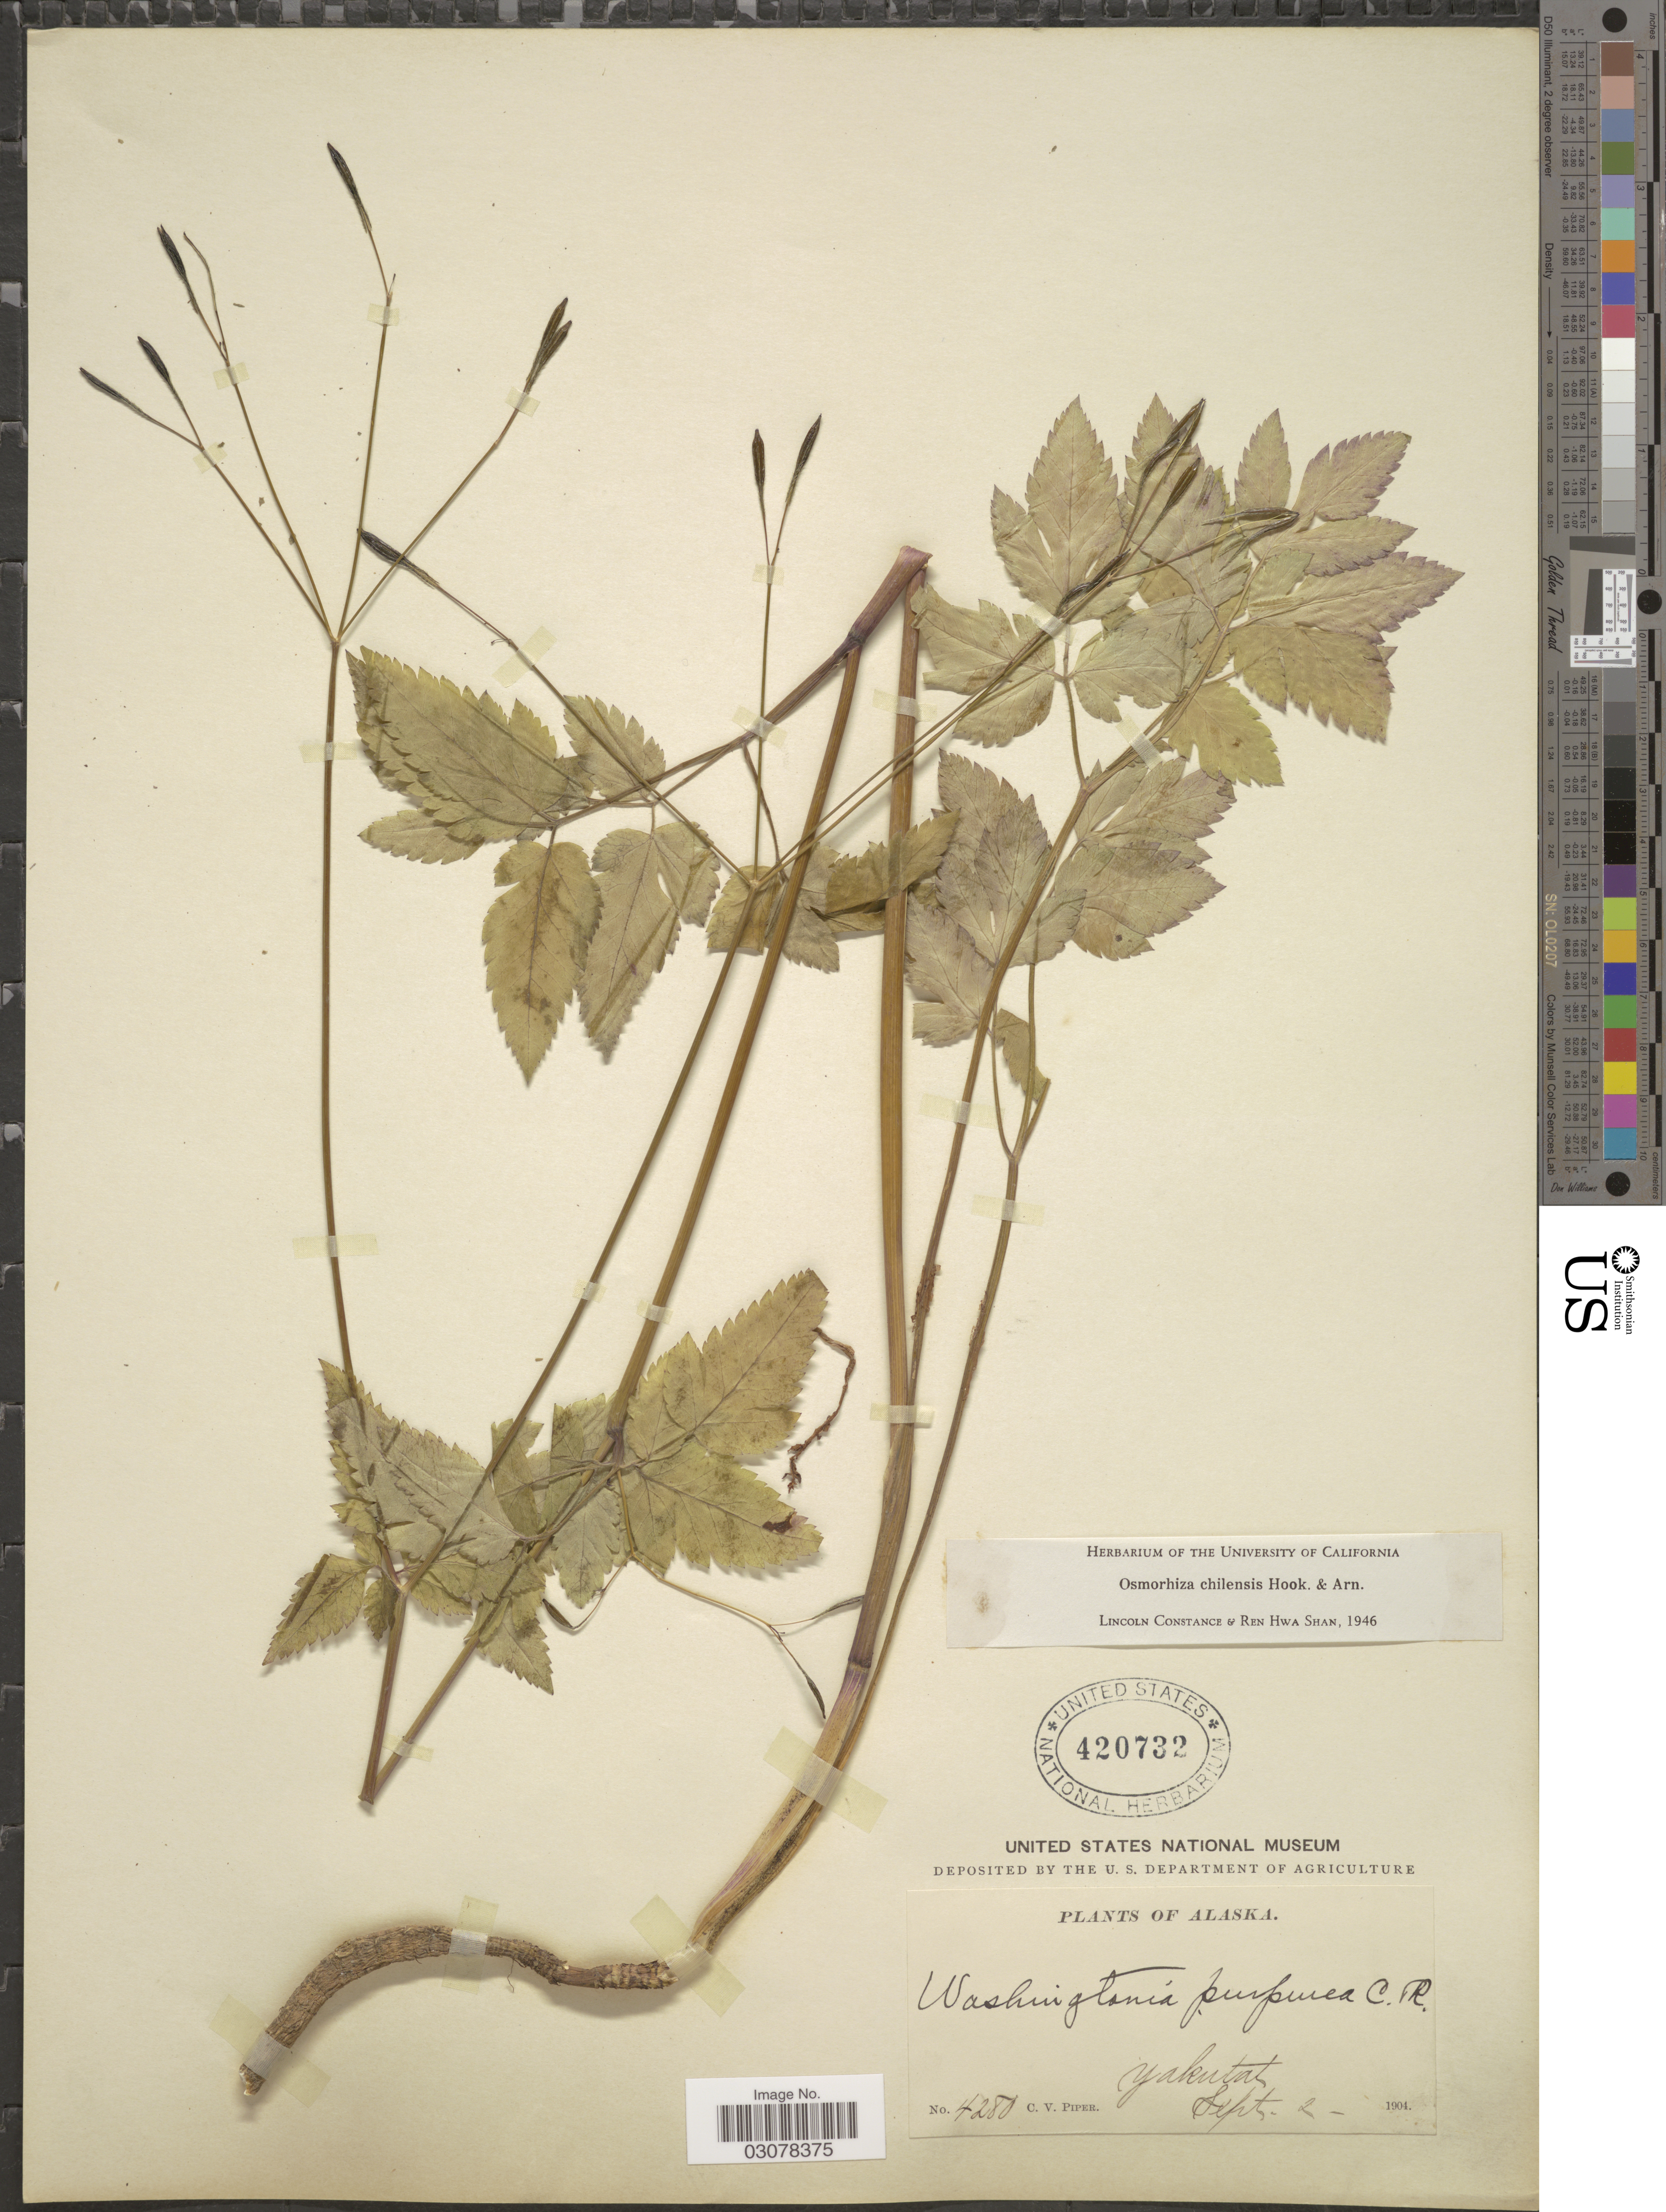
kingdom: Plantae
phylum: Tracheophyta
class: Magnoliopsida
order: Apiales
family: Apiaceae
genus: Osmorhiza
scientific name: Osmorhiza chilensis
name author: Hook. & Arn.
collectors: C. V. Piper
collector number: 4280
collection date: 1904-09-02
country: United States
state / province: Alaska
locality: Yakutat.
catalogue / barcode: US 420732